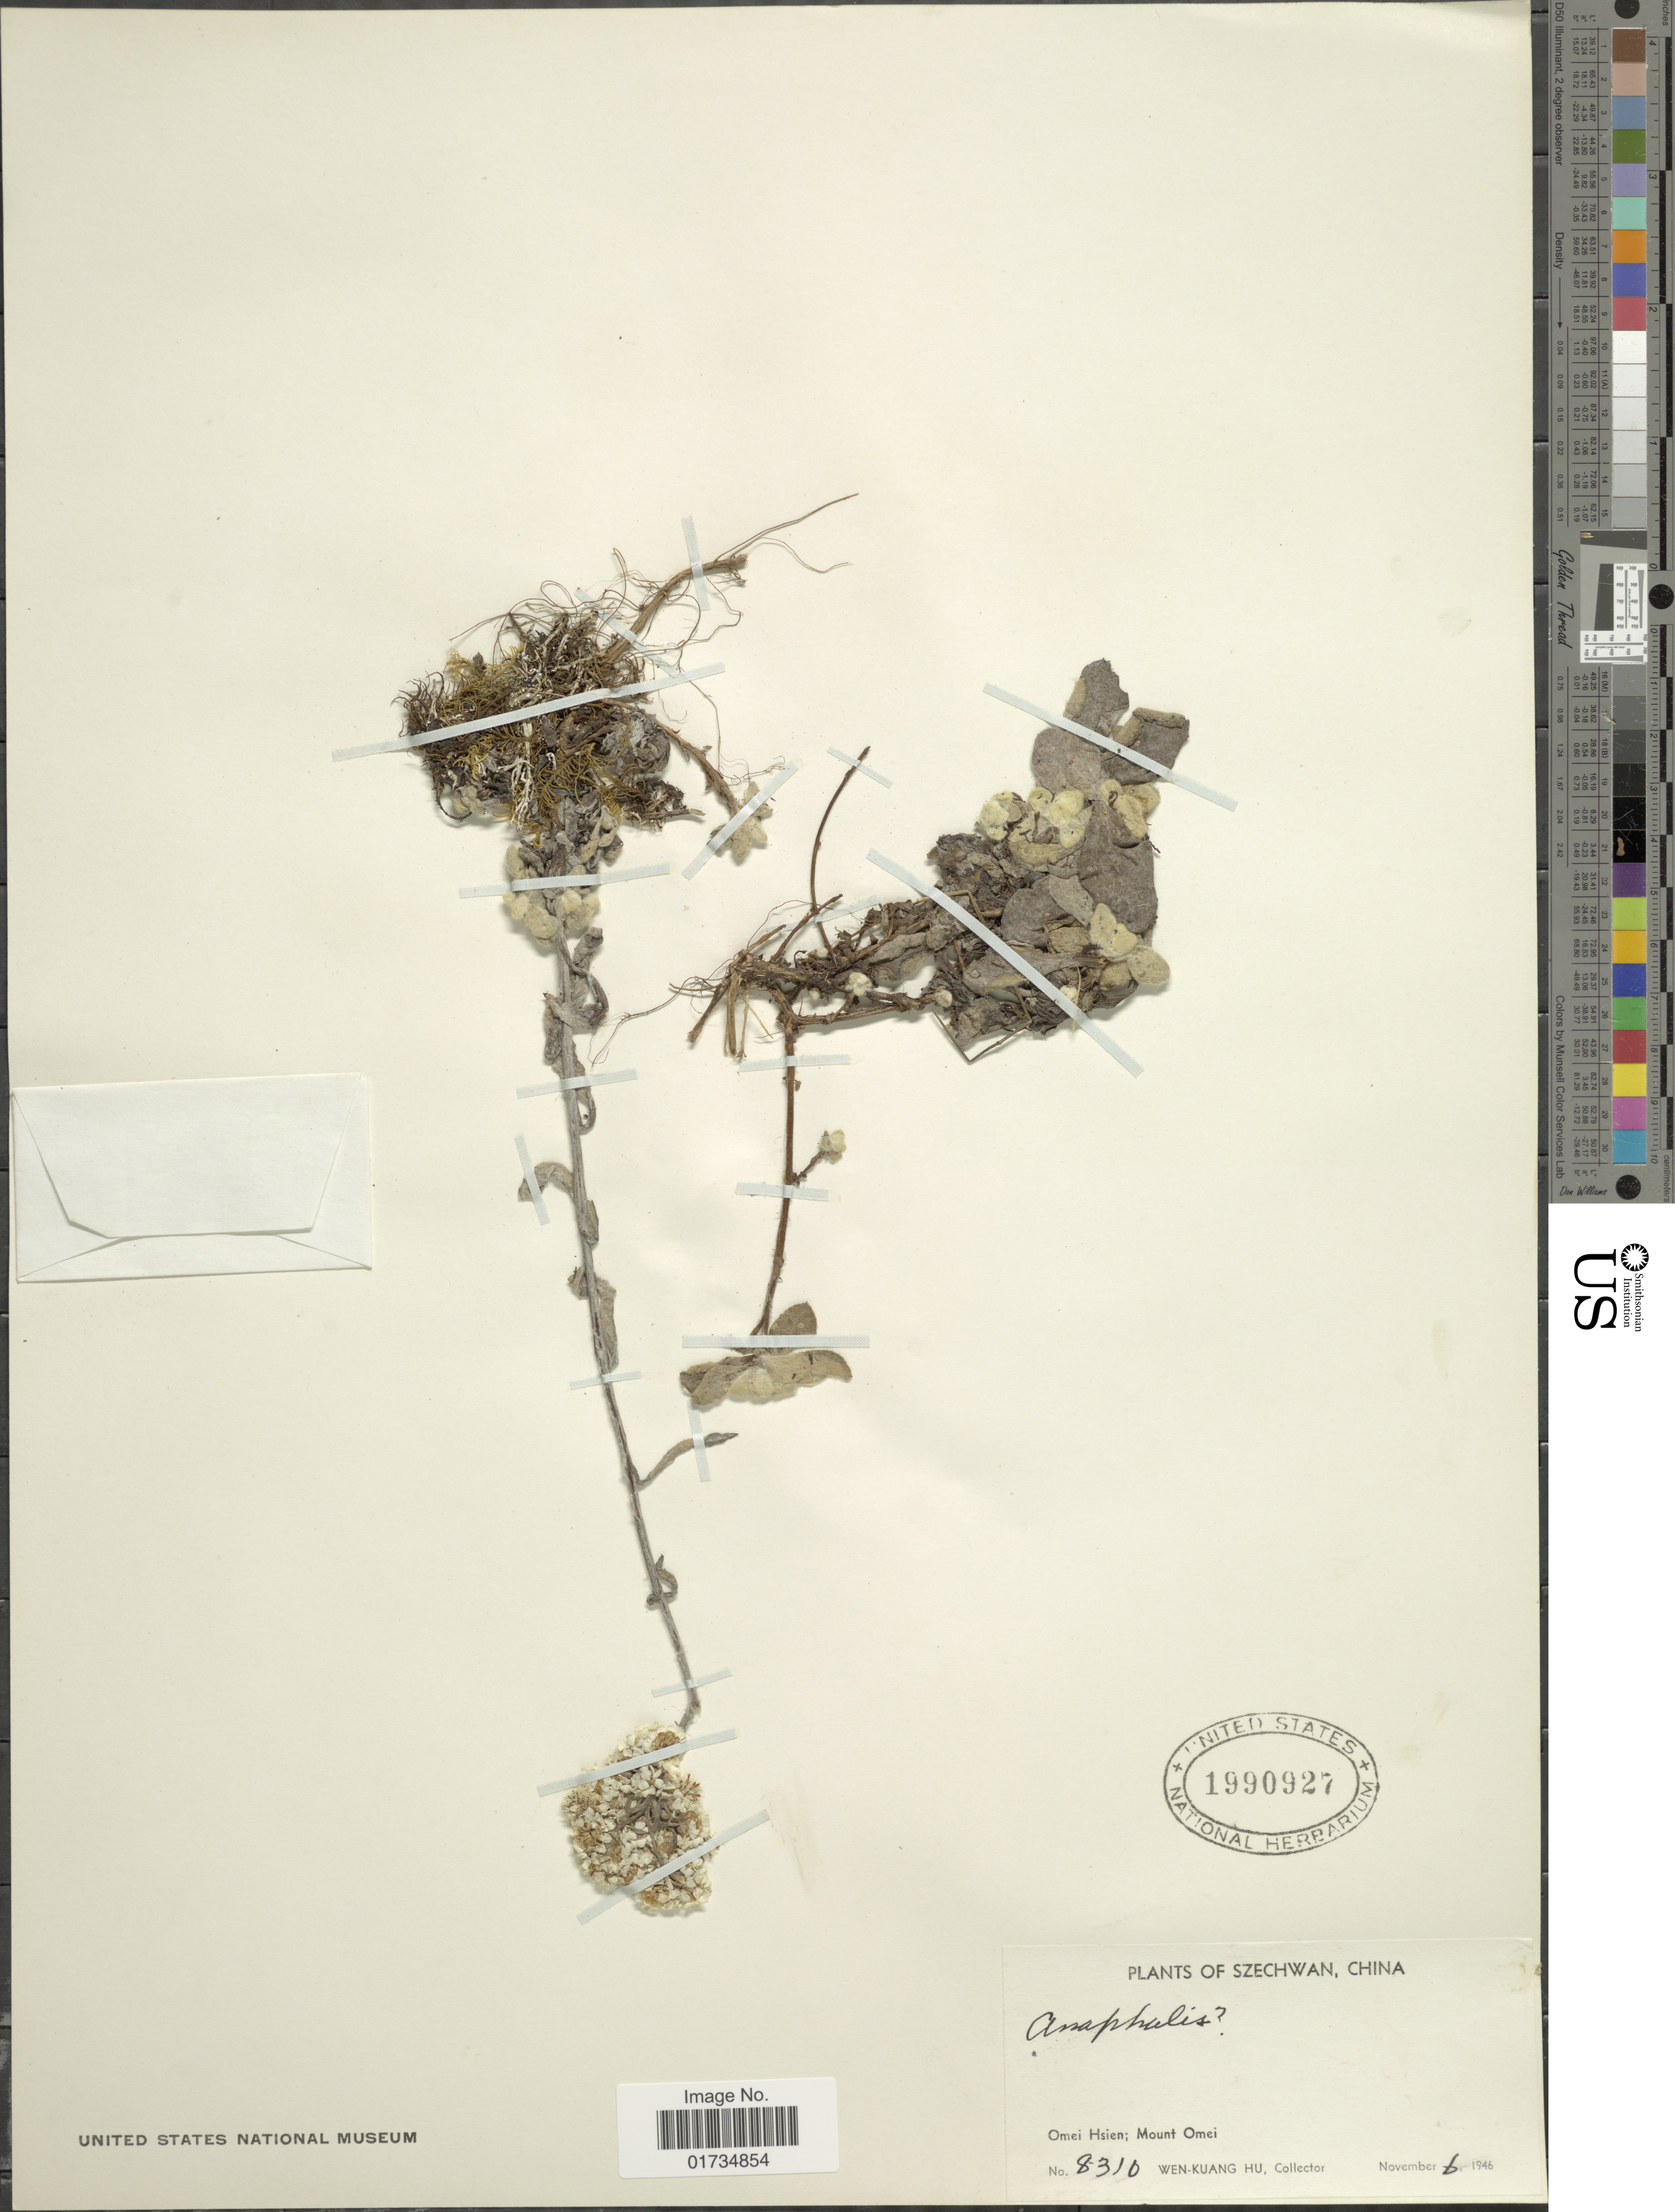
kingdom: Plantae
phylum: Tracheophyta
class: Magnoliopsida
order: Asterales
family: Asteraceae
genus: Anaphalis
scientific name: Anaphalis aureopunctata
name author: Lingelsh. & Borza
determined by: Chen, Y. S.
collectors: W. K. Hu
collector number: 8310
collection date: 1946-11-06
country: China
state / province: Sichuan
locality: Szechwan, China. Omei Hsien; Mount Omei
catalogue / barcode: US 1990927